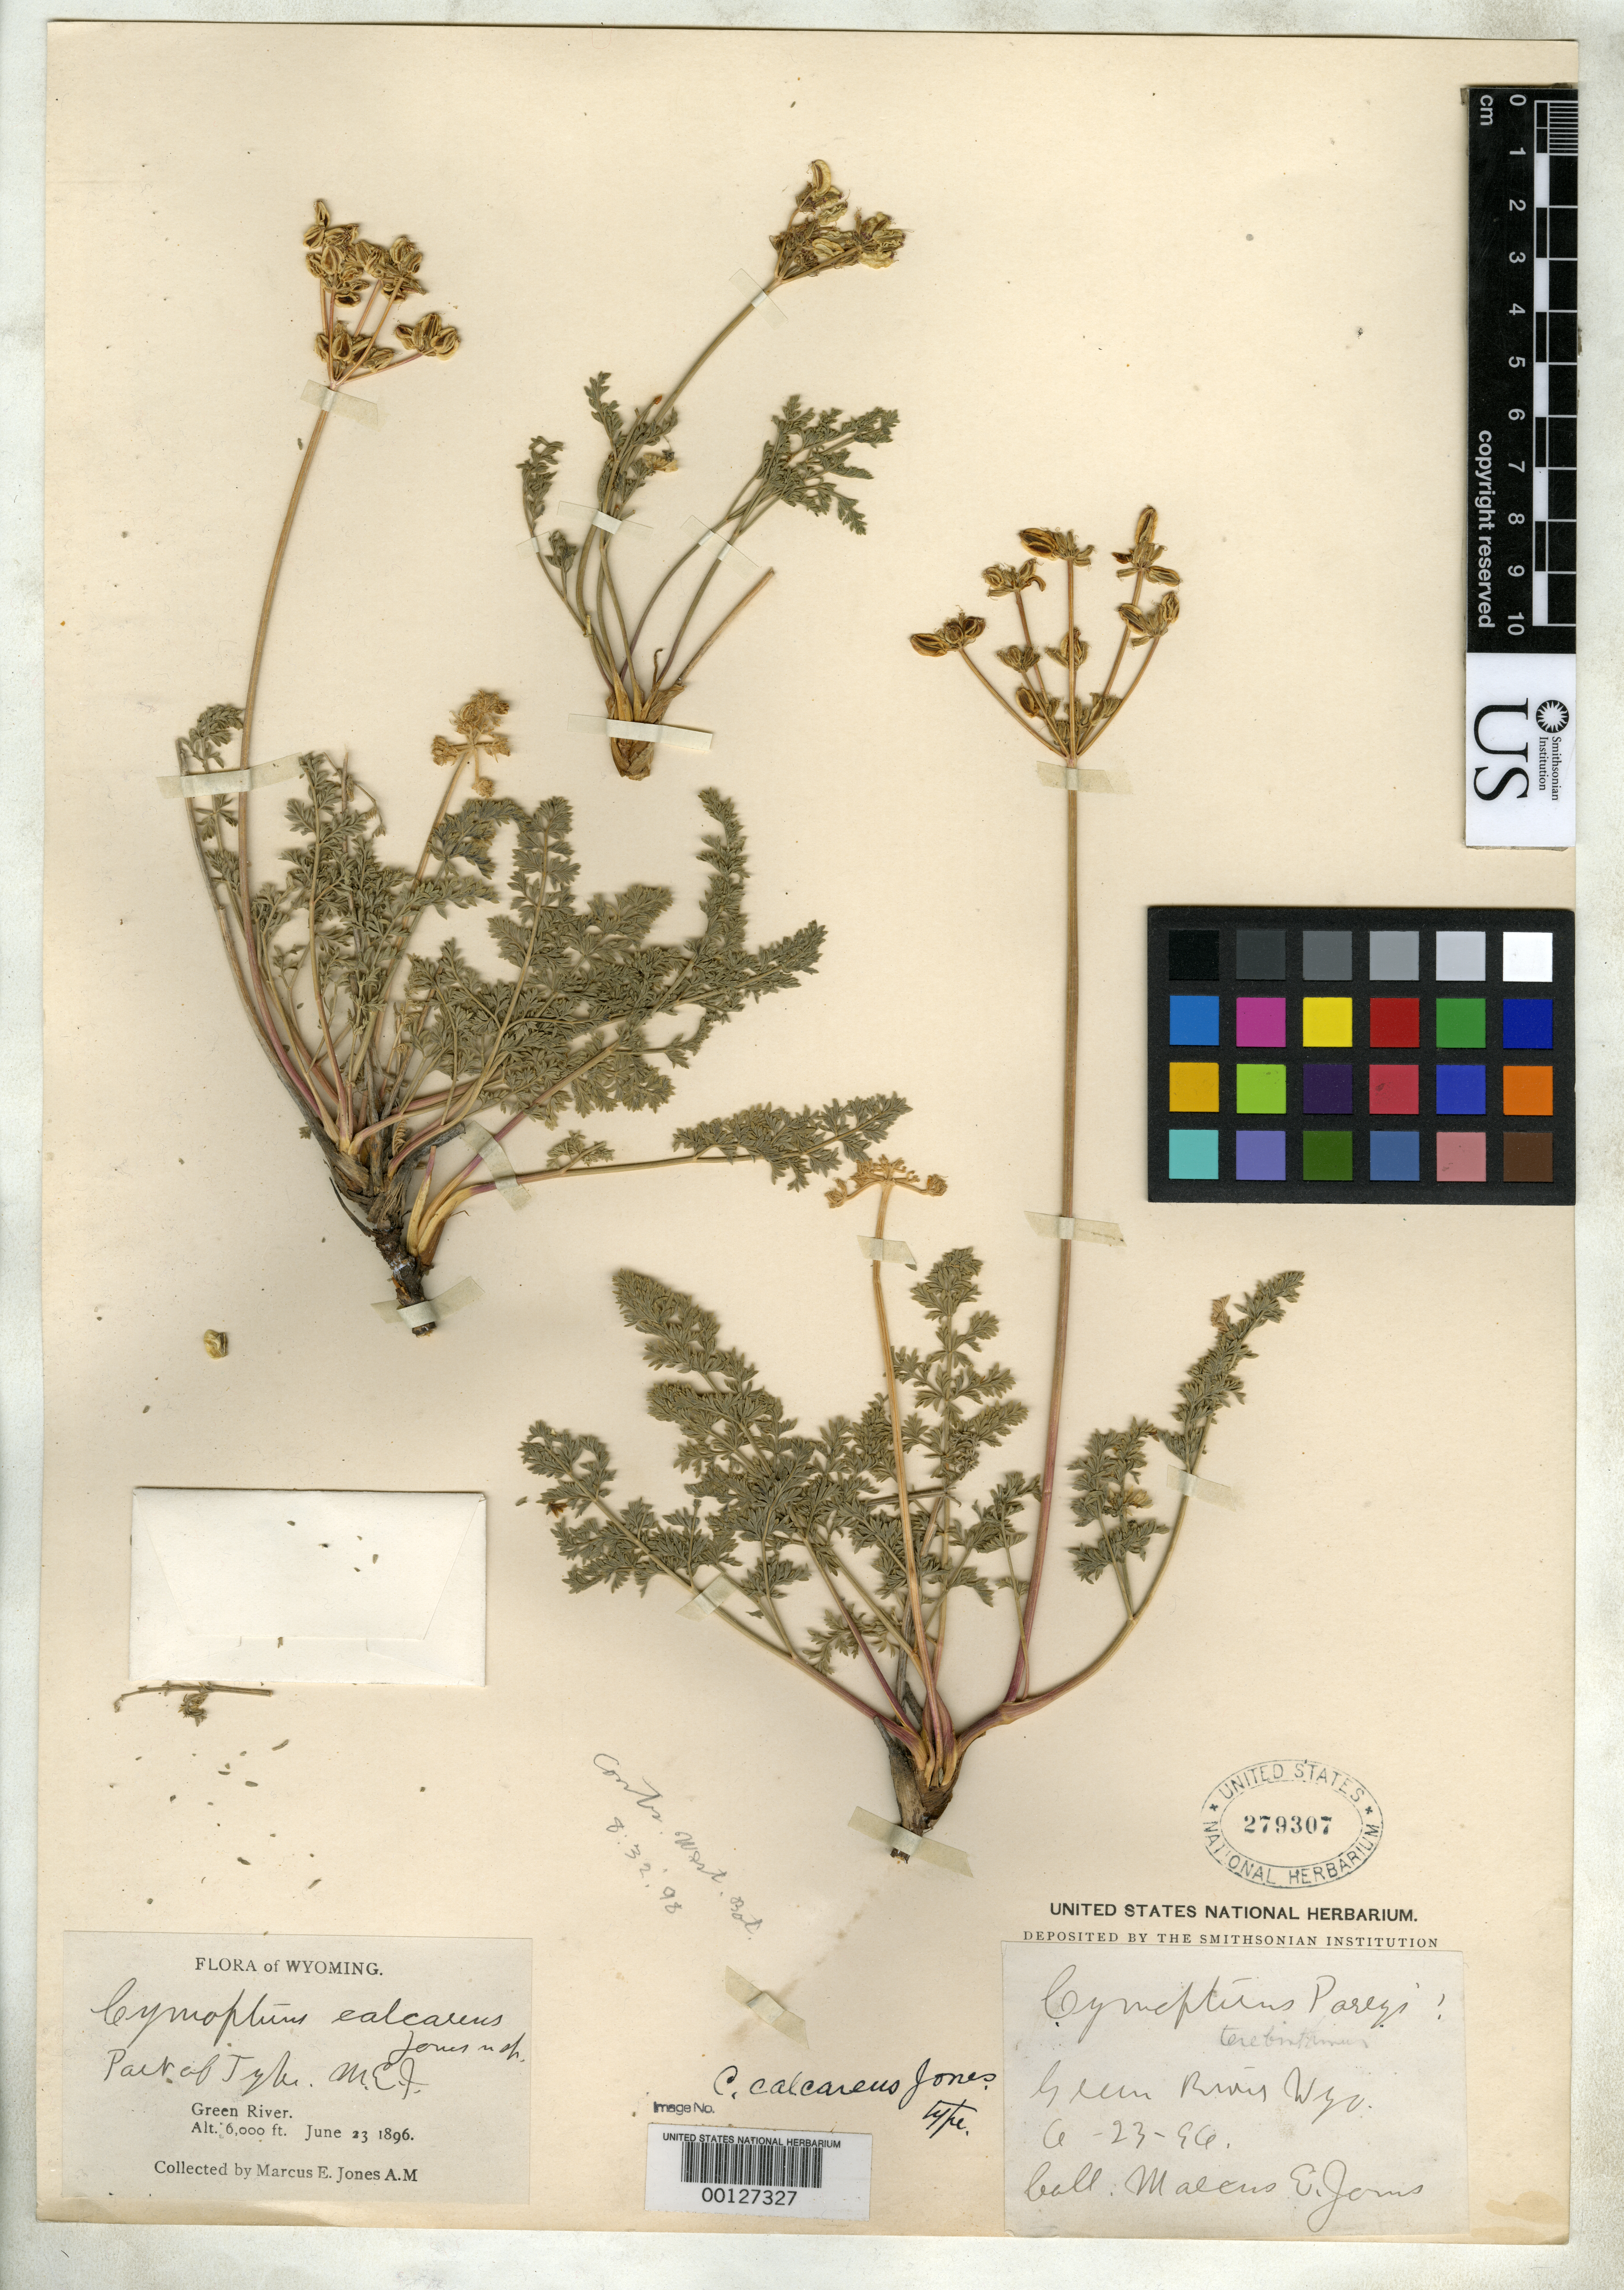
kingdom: Plantae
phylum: Tracheophyta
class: Magnoliopsida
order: Apiales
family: Apiaceae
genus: Cymopterus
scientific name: Cymopterus calcareus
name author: M.E. Jones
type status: Type Collection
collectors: M. E. Jones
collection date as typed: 23 Aug 1896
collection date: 1896-08-23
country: United States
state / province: Wyoming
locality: Green River.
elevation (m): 1829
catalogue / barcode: US 279307